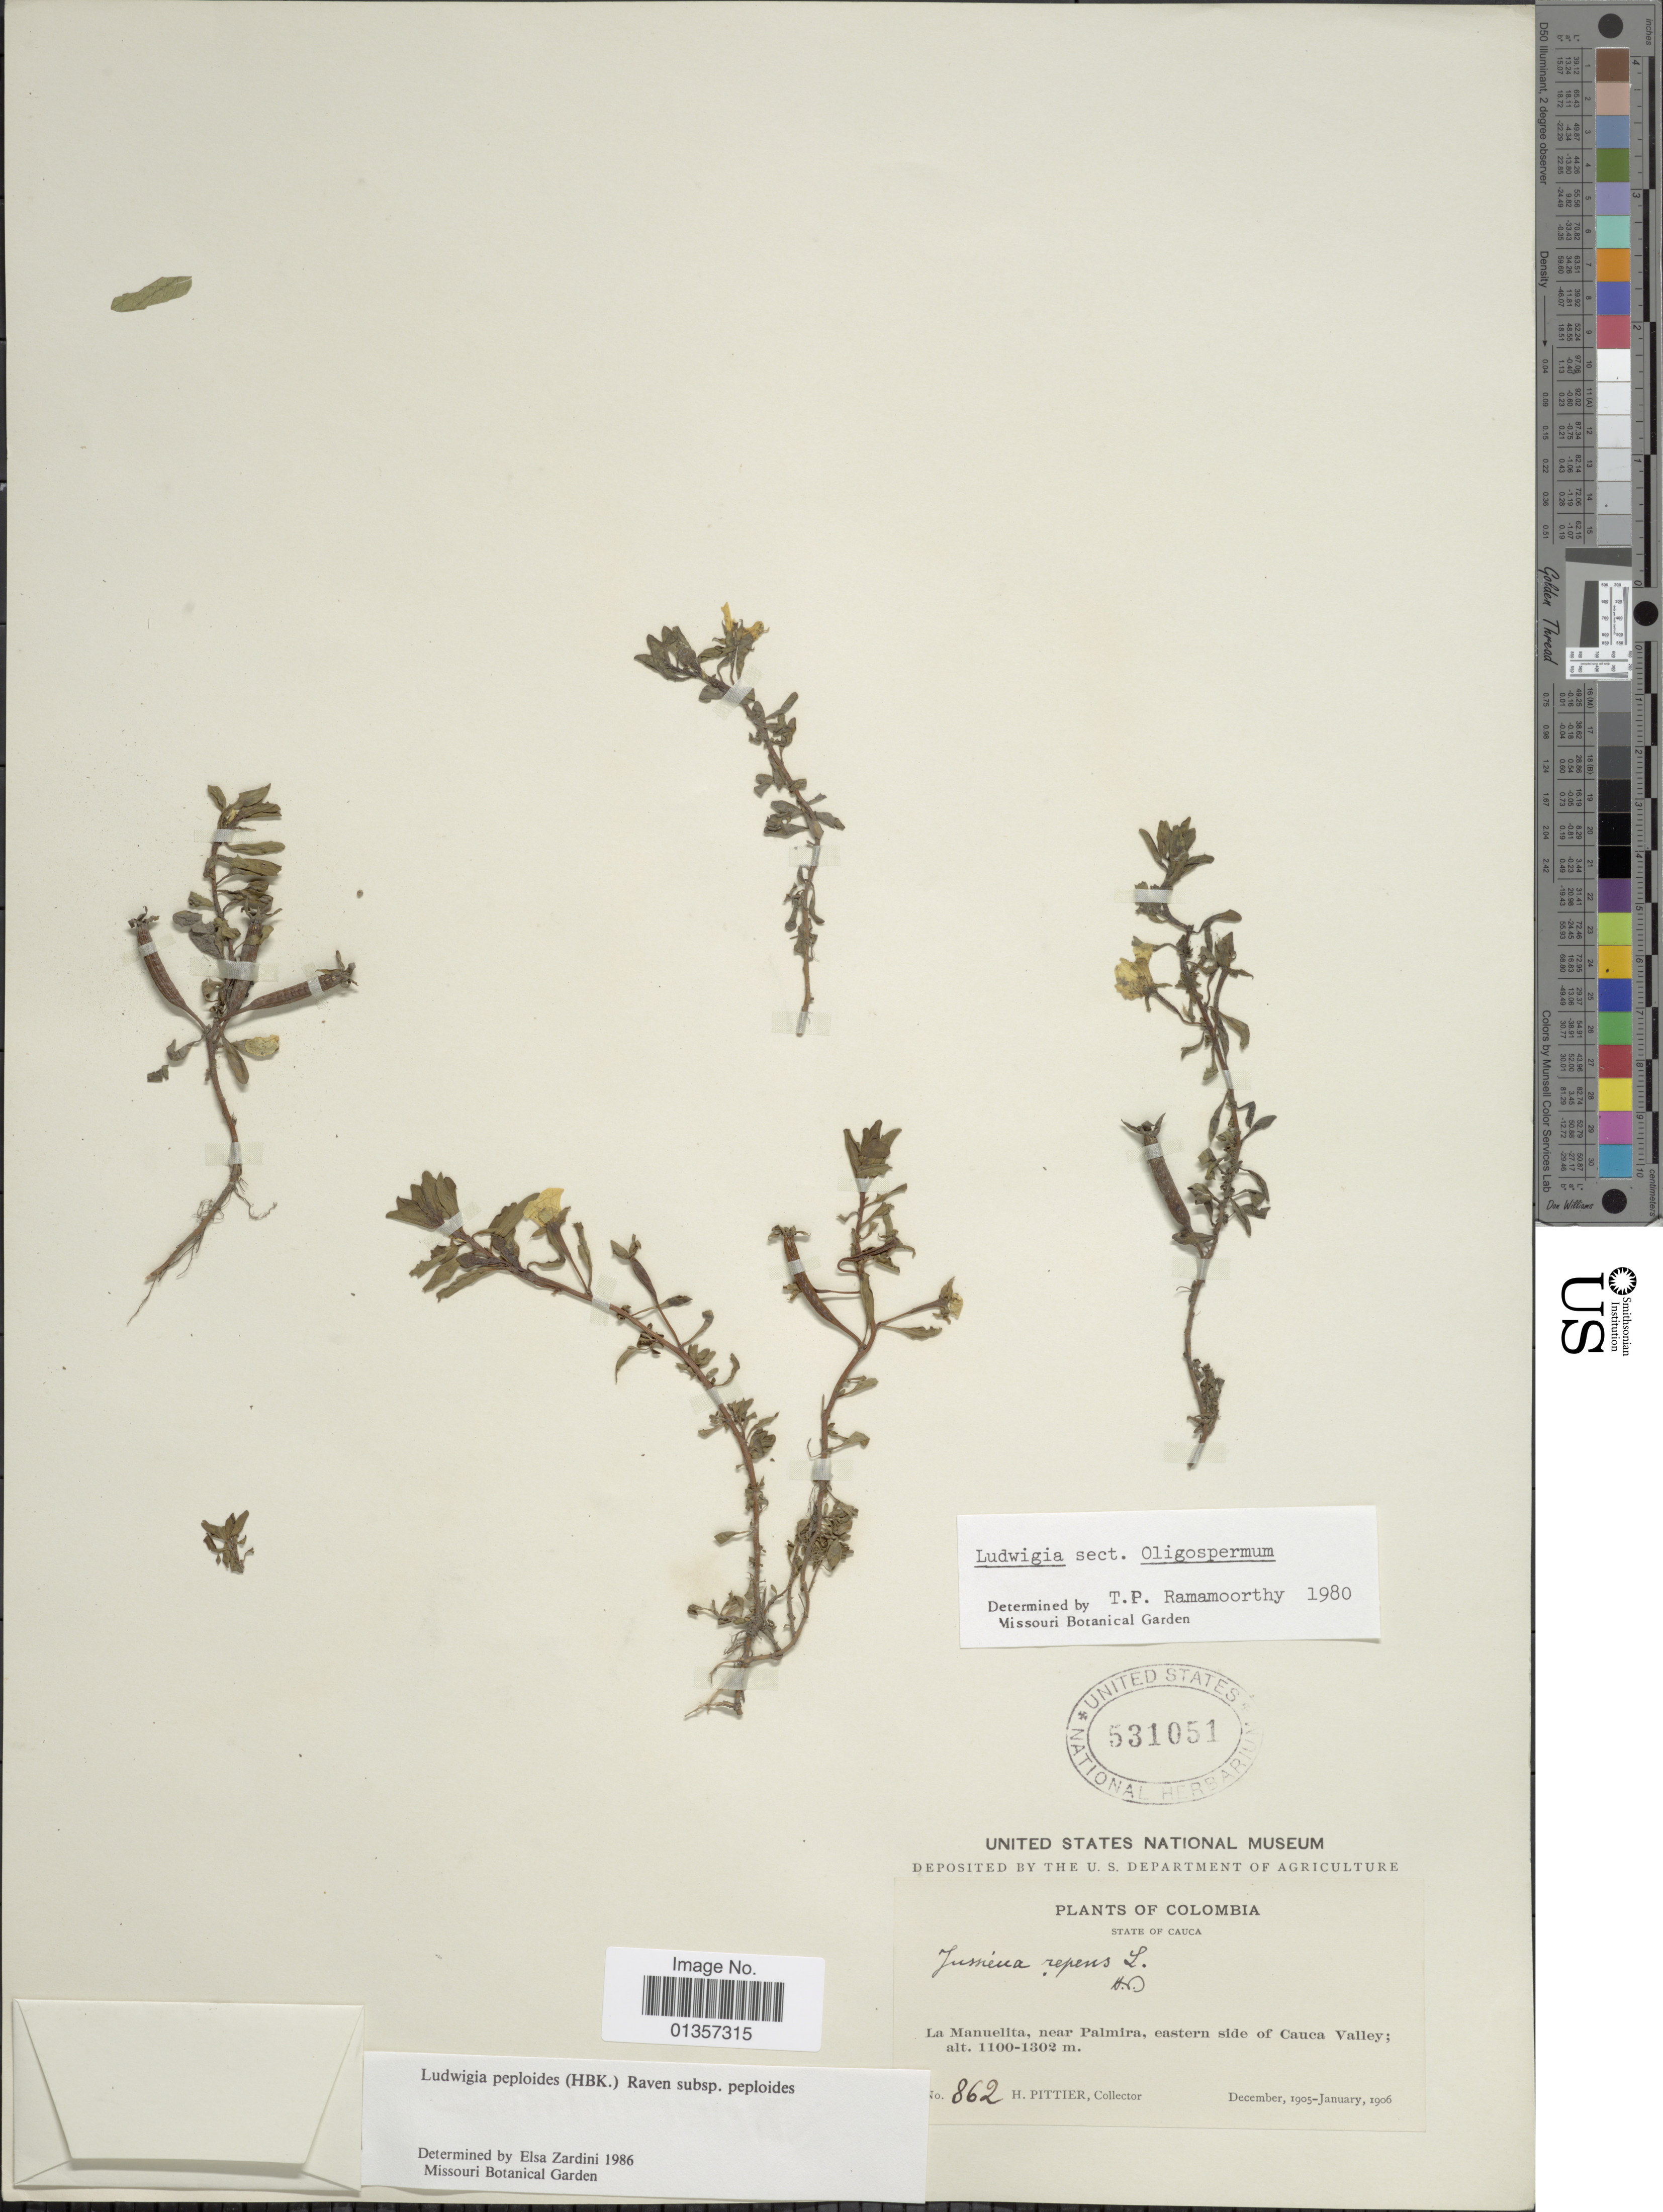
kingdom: Plantae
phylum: Tracheophyta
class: Magnoliopsida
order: Myrtales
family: Onagraceae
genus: Ludwigia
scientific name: Ludwigia peploides subsp. peploides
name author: (Kunth) P.H. Raven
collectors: H. F. Pittier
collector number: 862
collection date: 1905-12/1906-01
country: Colombia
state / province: Cauca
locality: La Manuelita, near Palmira, eastern side of Cauca Valley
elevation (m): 1100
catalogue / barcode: US 531051